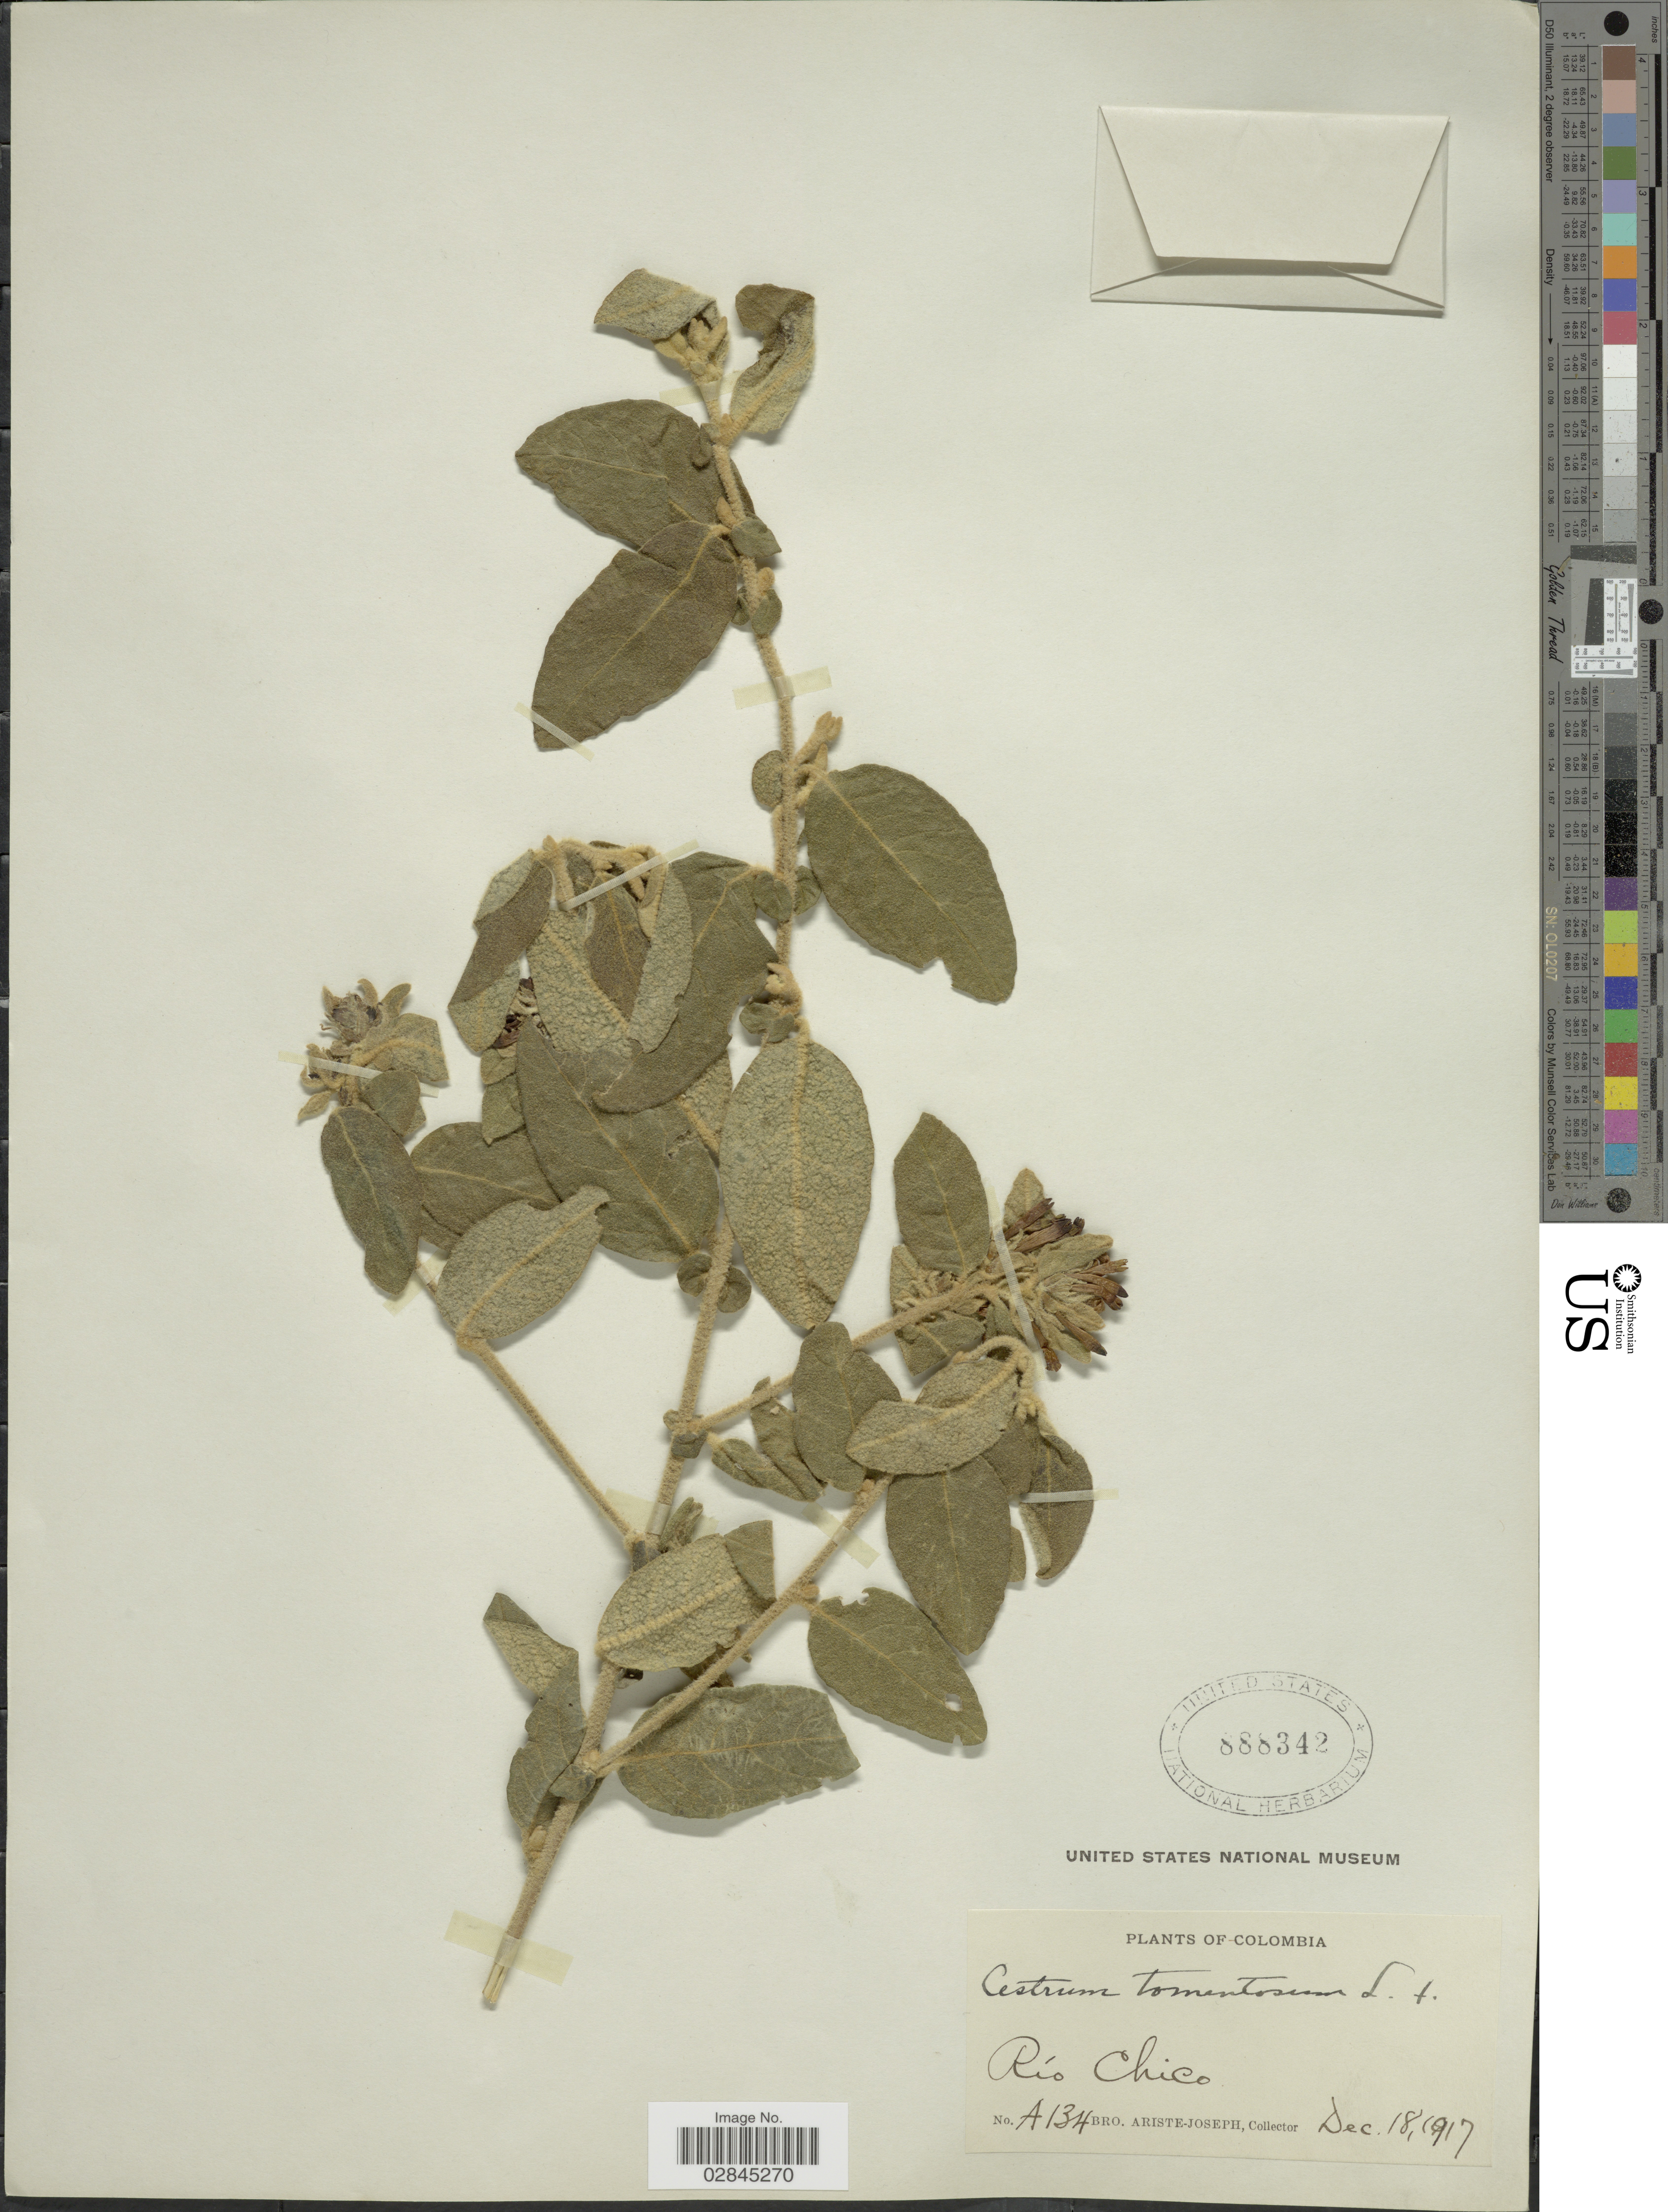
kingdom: Plantae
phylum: Tracheophyta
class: Magnoliopsida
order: Solanales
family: Solanaceae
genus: Cestrum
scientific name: Cestrum tomentosum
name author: L. f.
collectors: Bro. Ariste-Joseph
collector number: A134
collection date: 1917-12-18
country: Colombia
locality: Río Chico.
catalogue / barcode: US 888342